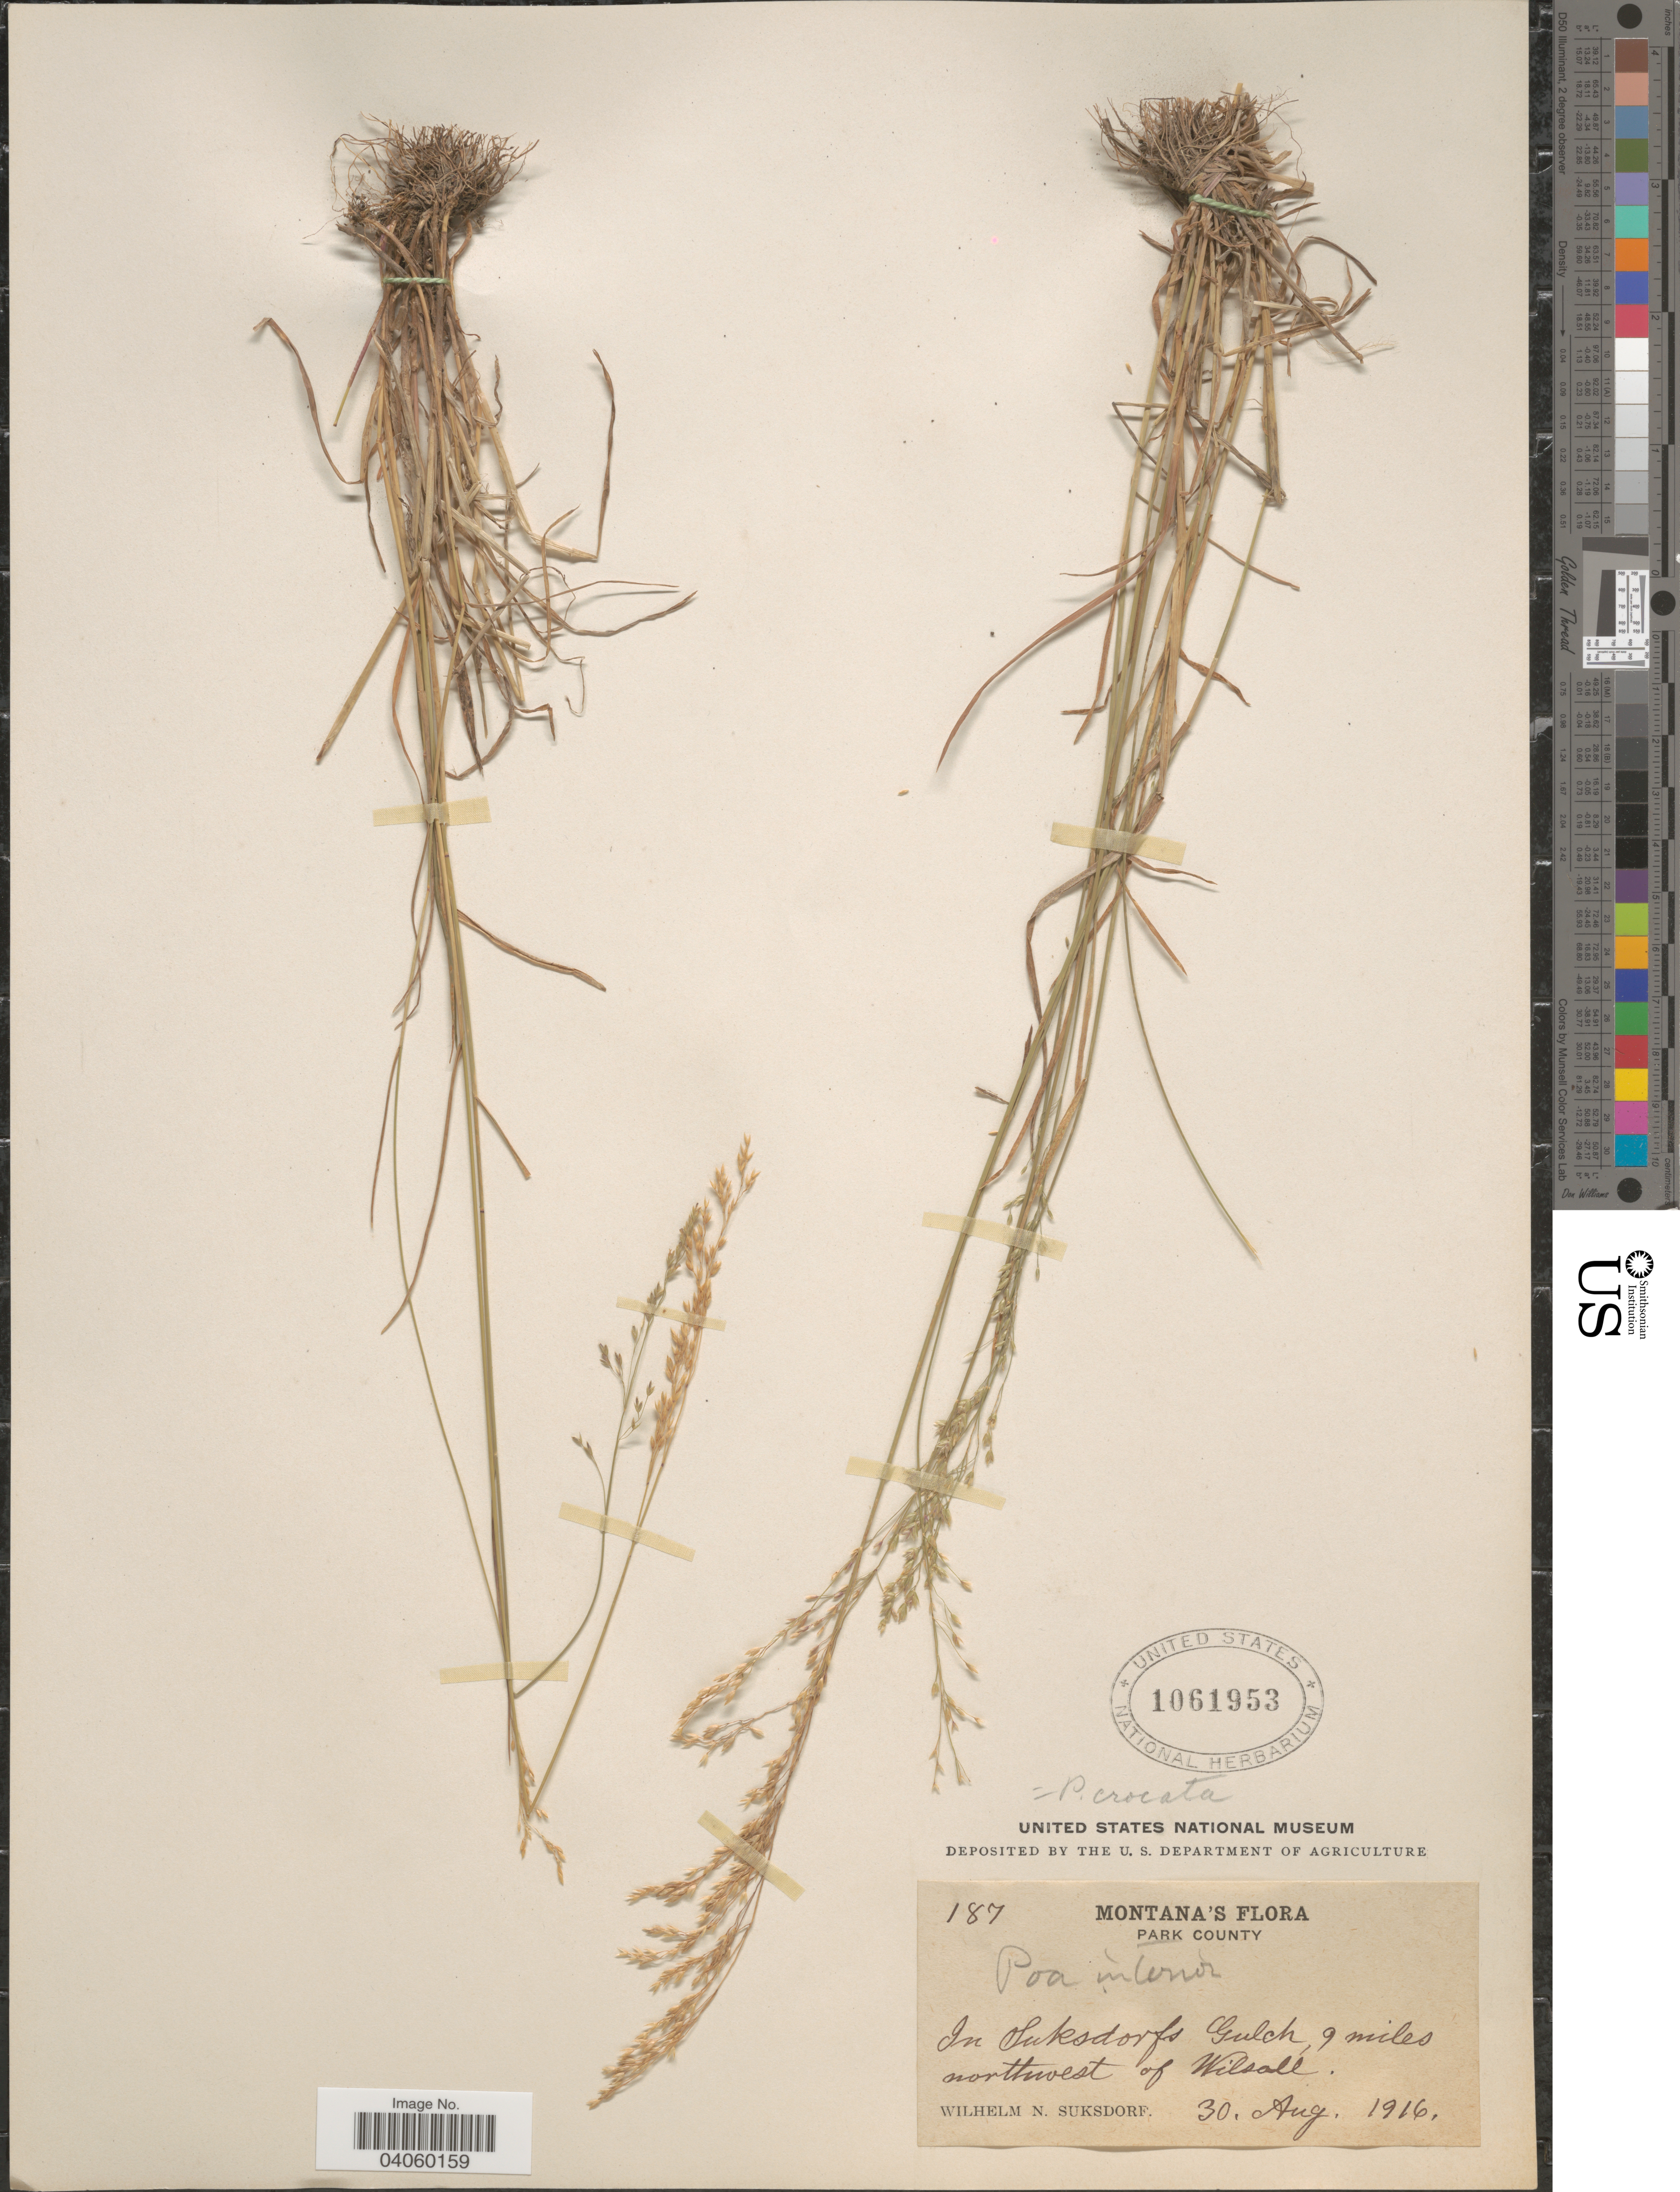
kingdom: Plantae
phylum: Tracheophyta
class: Liliopsida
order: Poales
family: Poaceae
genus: Poa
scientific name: Poa interior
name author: Rydb.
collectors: W. N. Suksdorf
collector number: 187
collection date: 1916-08-30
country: United States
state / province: Montana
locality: Park County. In Suksdorfs Gulch, 9 miles northwest of Wilsall.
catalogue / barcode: US 1061953